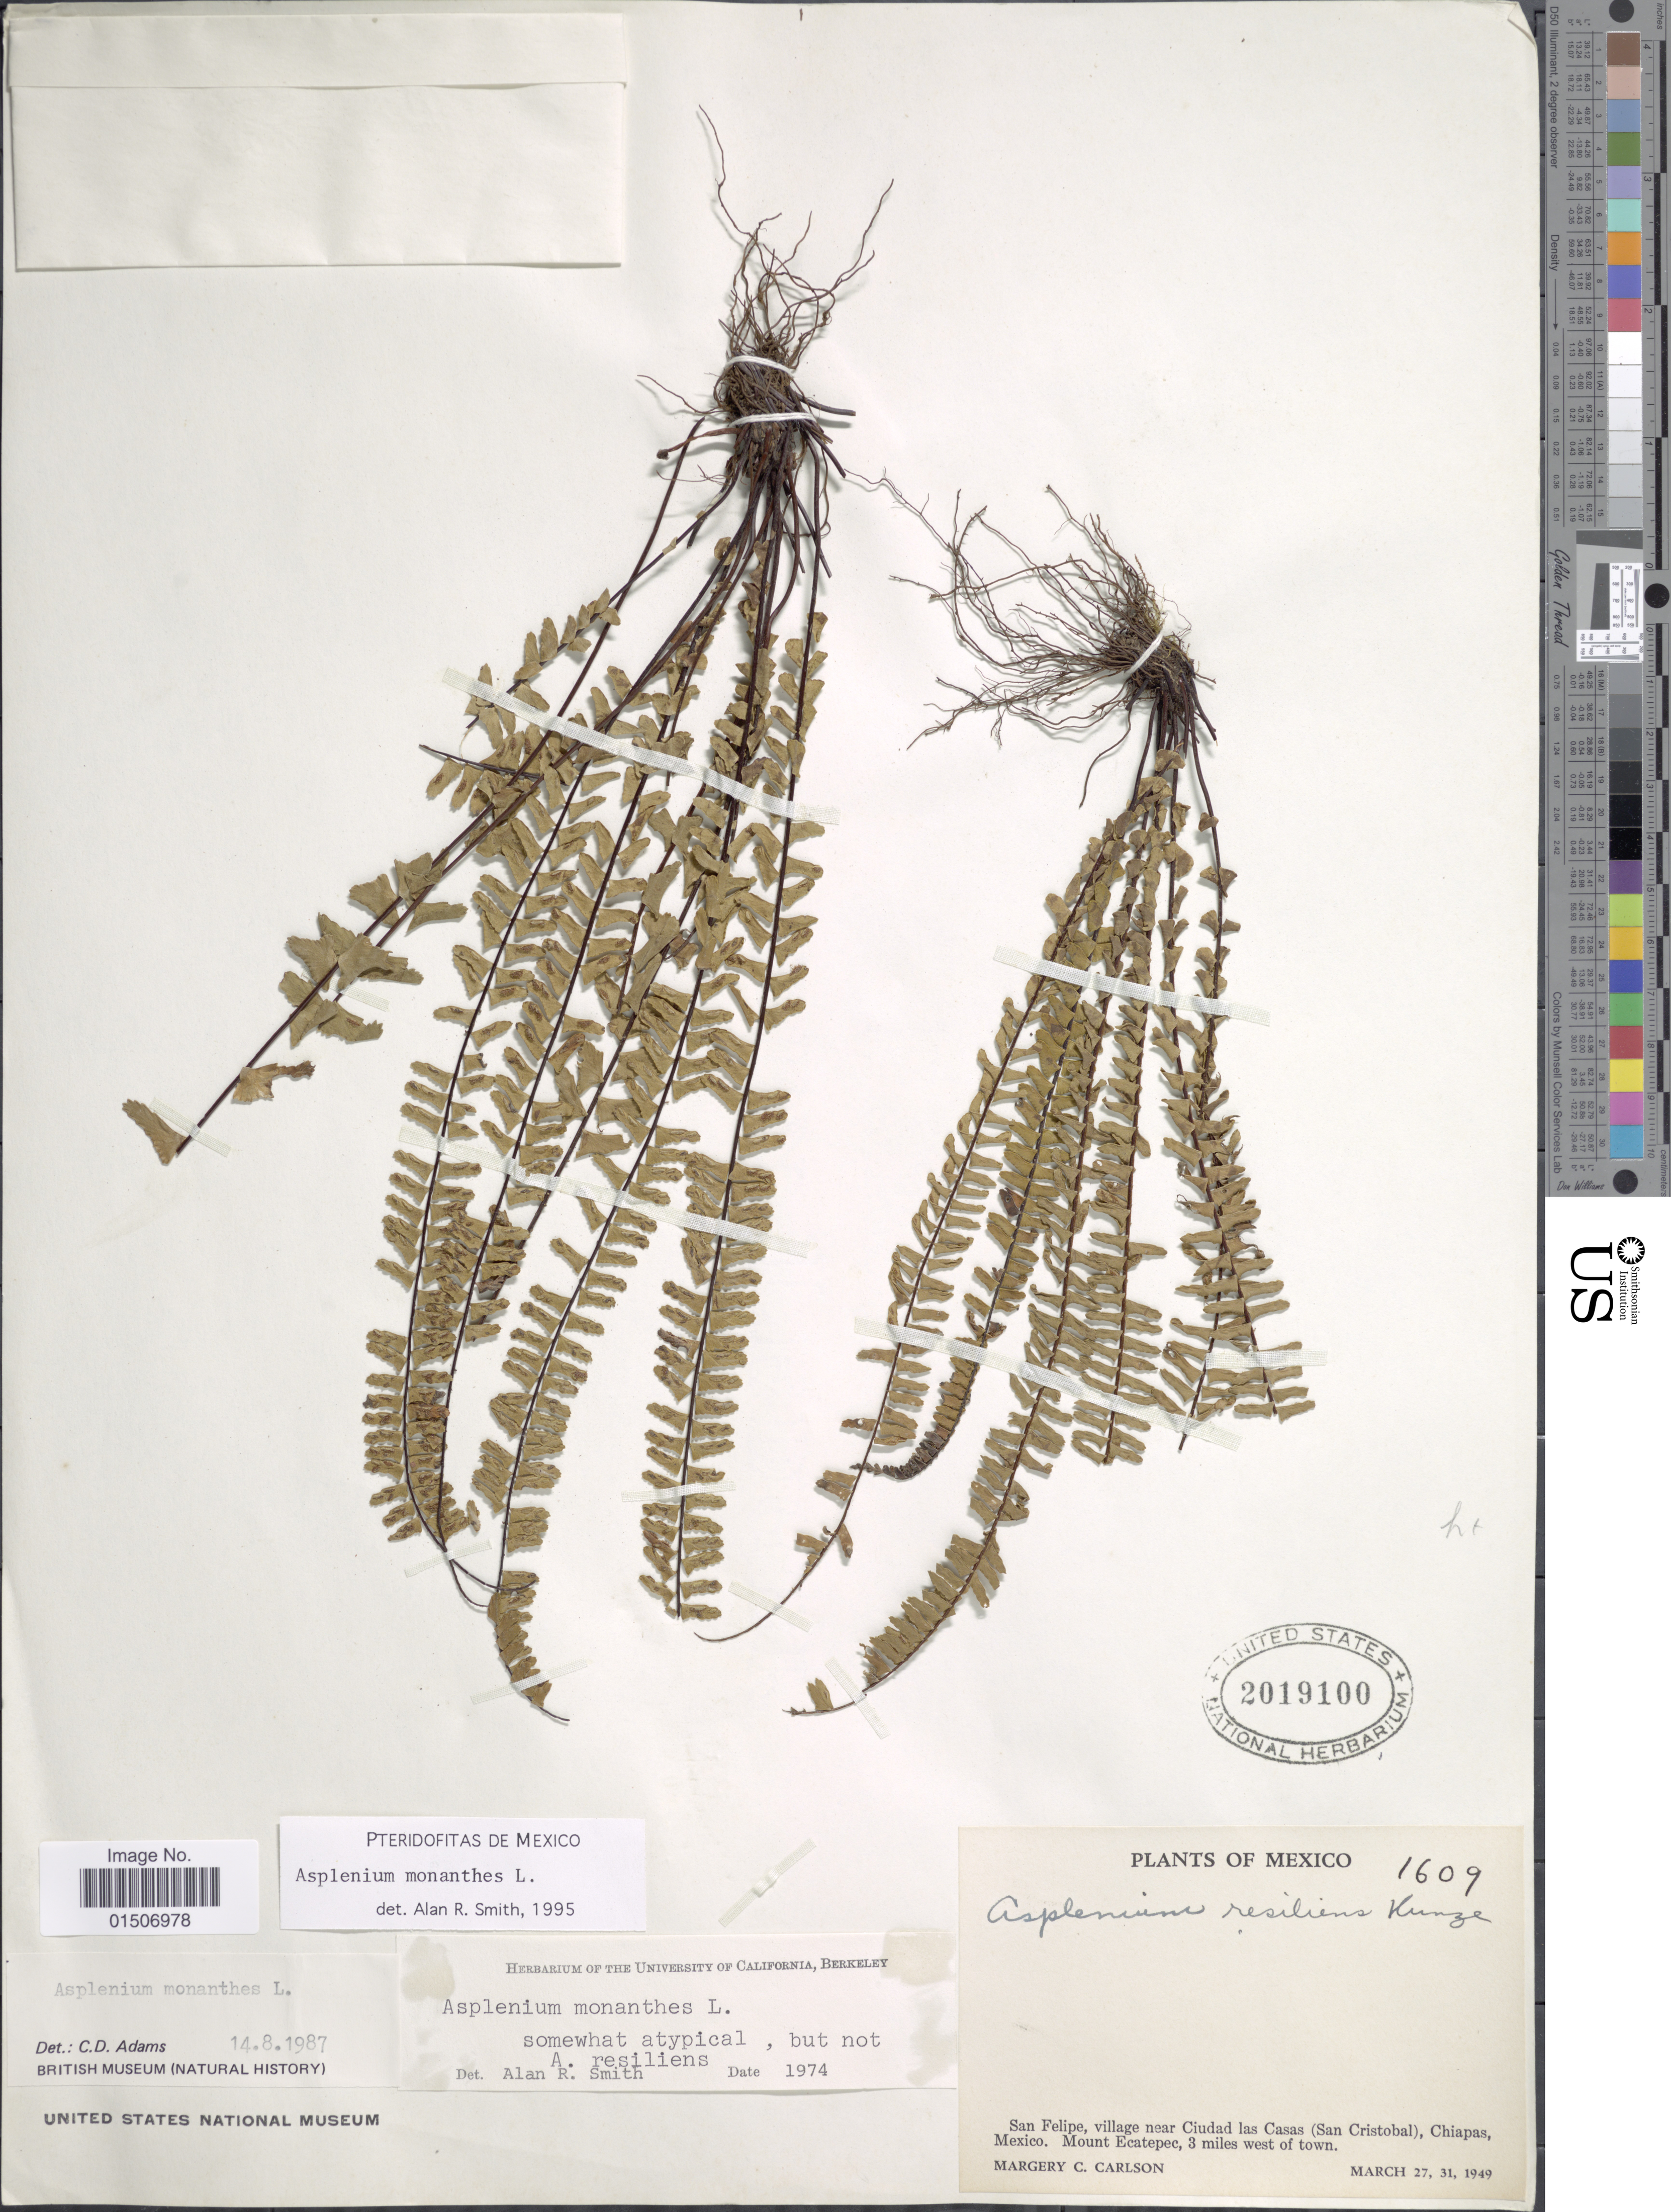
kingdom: Plantae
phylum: Tracheophyta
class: Polypodiopsida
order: Polypodiales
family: Aspleniaceae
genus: Asplenium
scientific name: Asplenium monanthes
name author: L.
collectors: M. C. Carlson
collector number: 1609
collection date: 1949-03-27/1949-03-31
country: Mexico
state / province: Chiapas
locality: San Felipe, village near ciudad las Casas (San Cristobal), Mount Ecatepec, 3 miles west of town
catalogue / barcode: US 2019100